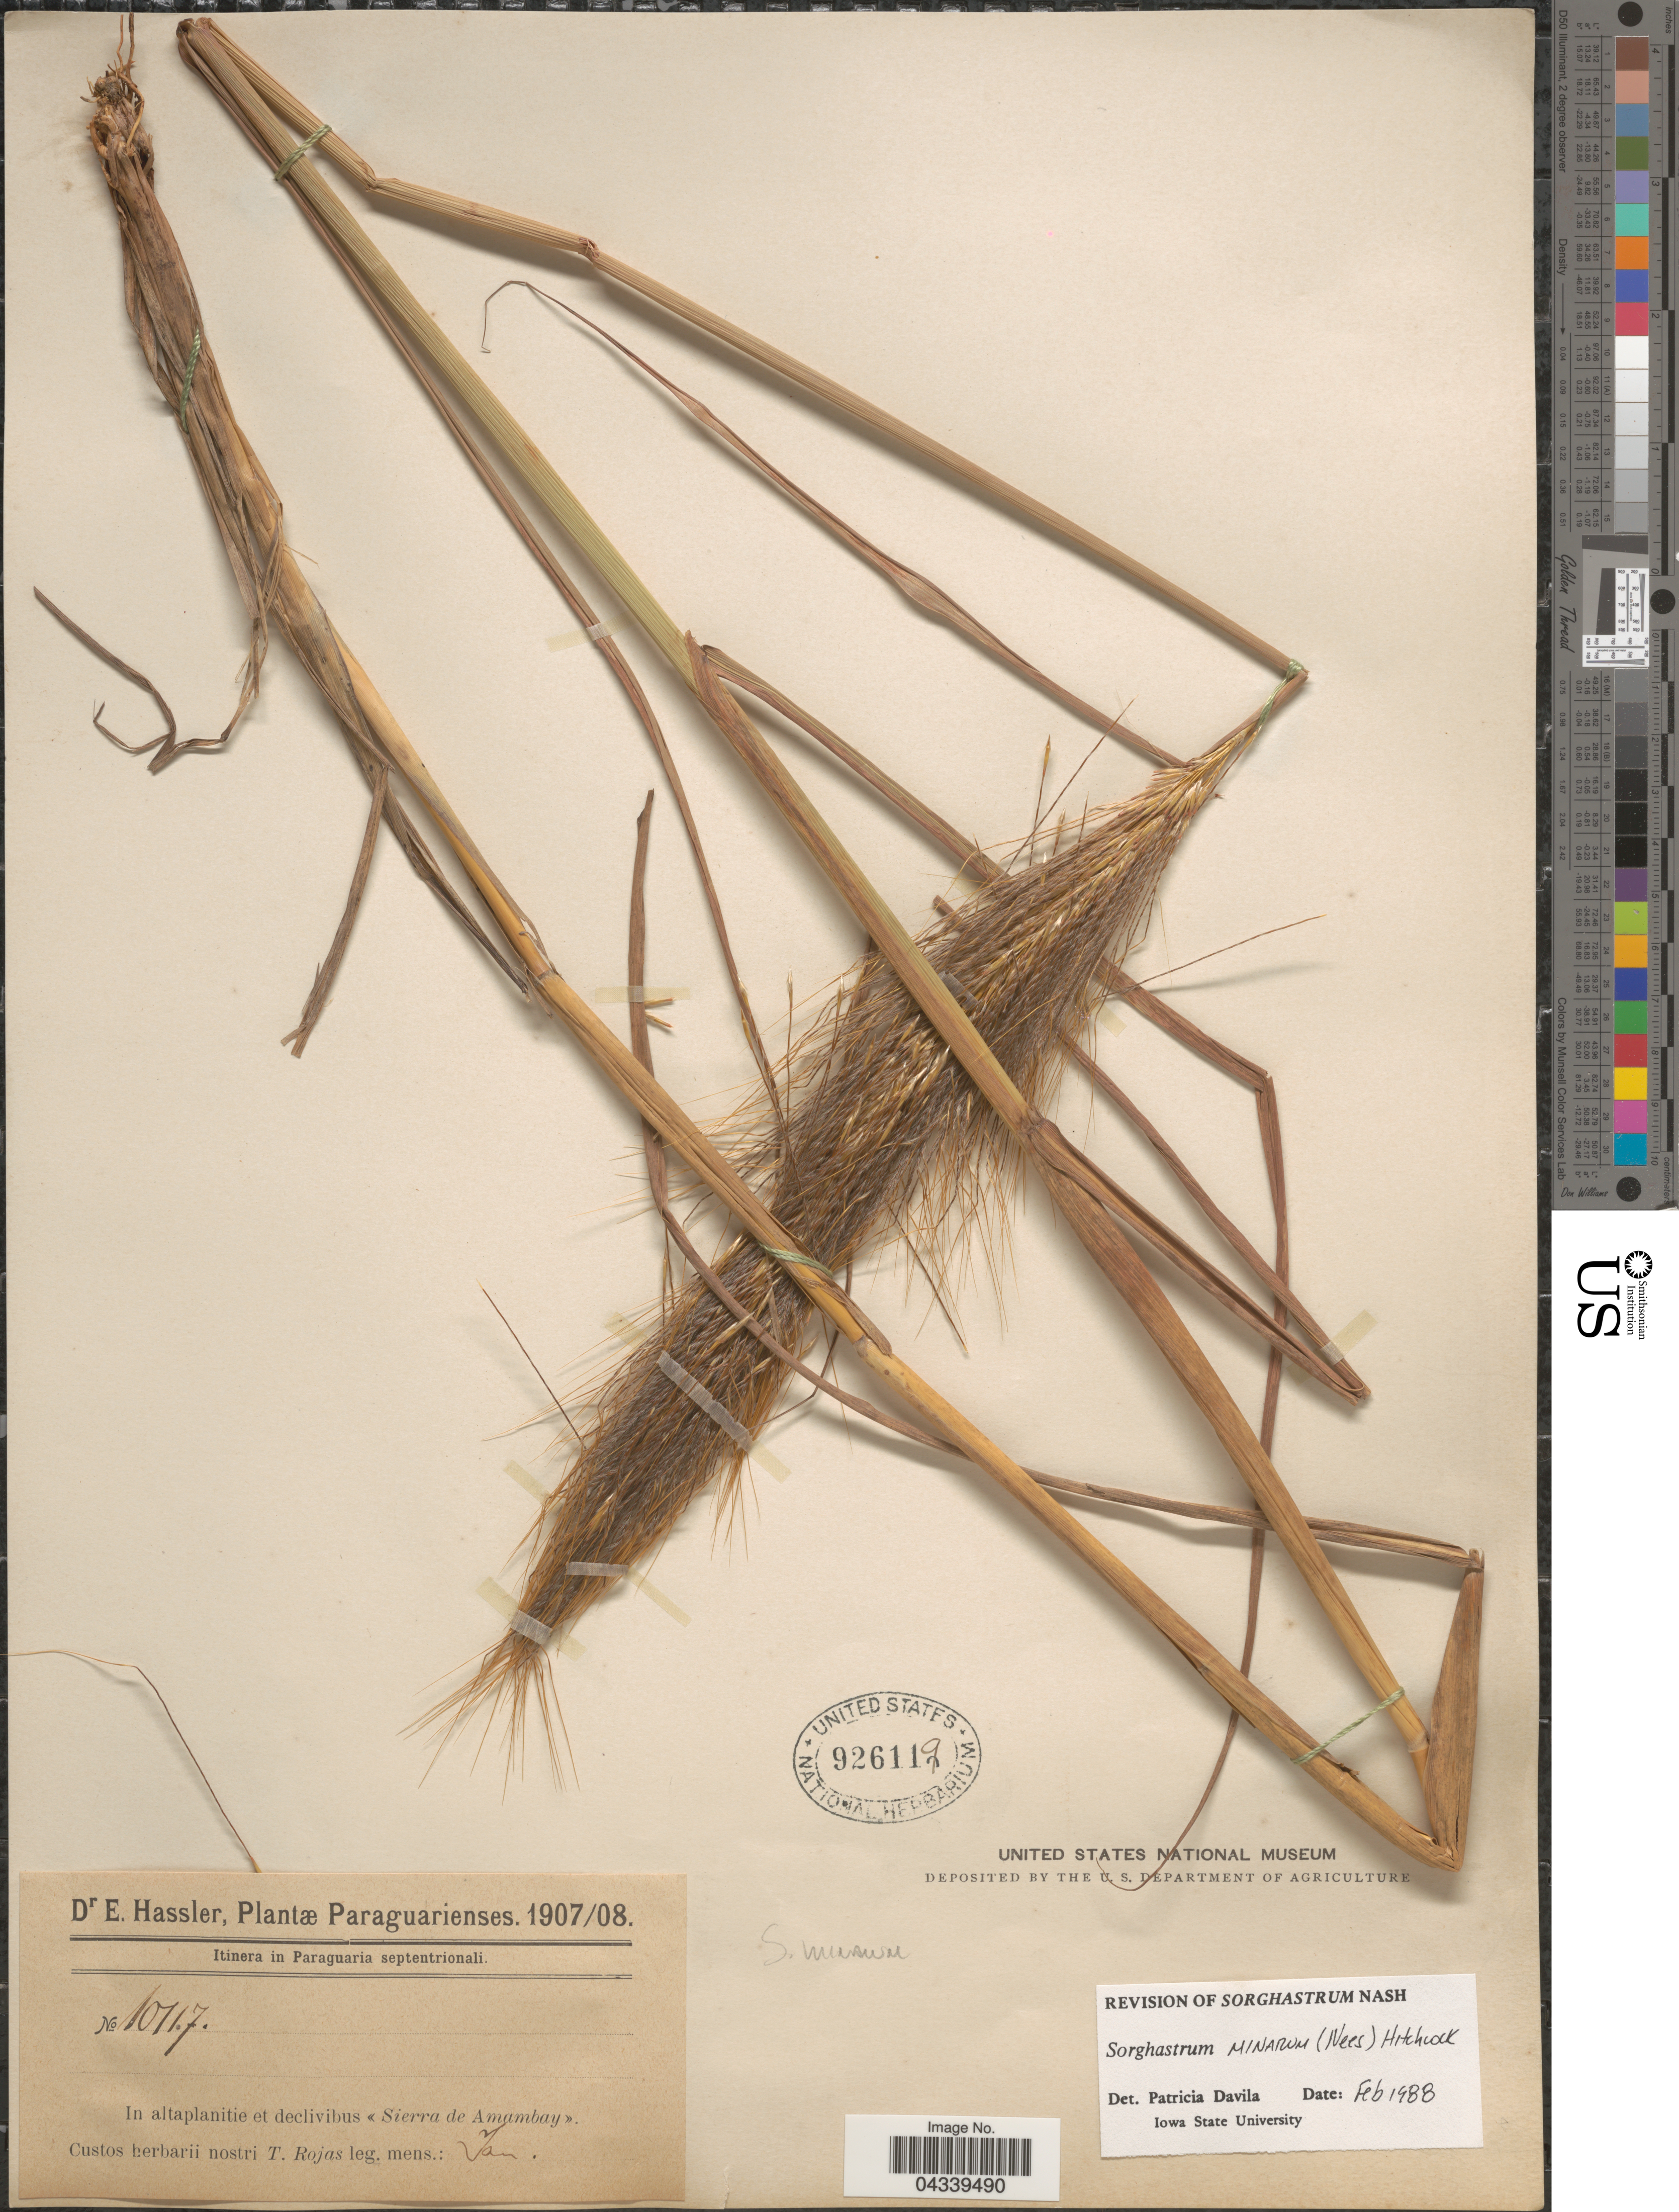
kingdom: Plantae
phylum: Tracheophyta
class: Liliopsida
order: Poales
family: Poaceae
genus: Sorghastrum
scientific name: Sorghastrum minarum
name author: (Nees) Hitchc.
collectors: T. Rojas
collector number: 10117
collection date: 1907-01/1908-01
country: Paraguay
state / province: Paraguari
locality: Itinera in Paraguaria septentrionali. In altaplanitie et declivibus <<Sierra de Amambay>>.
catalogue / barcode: US 926119